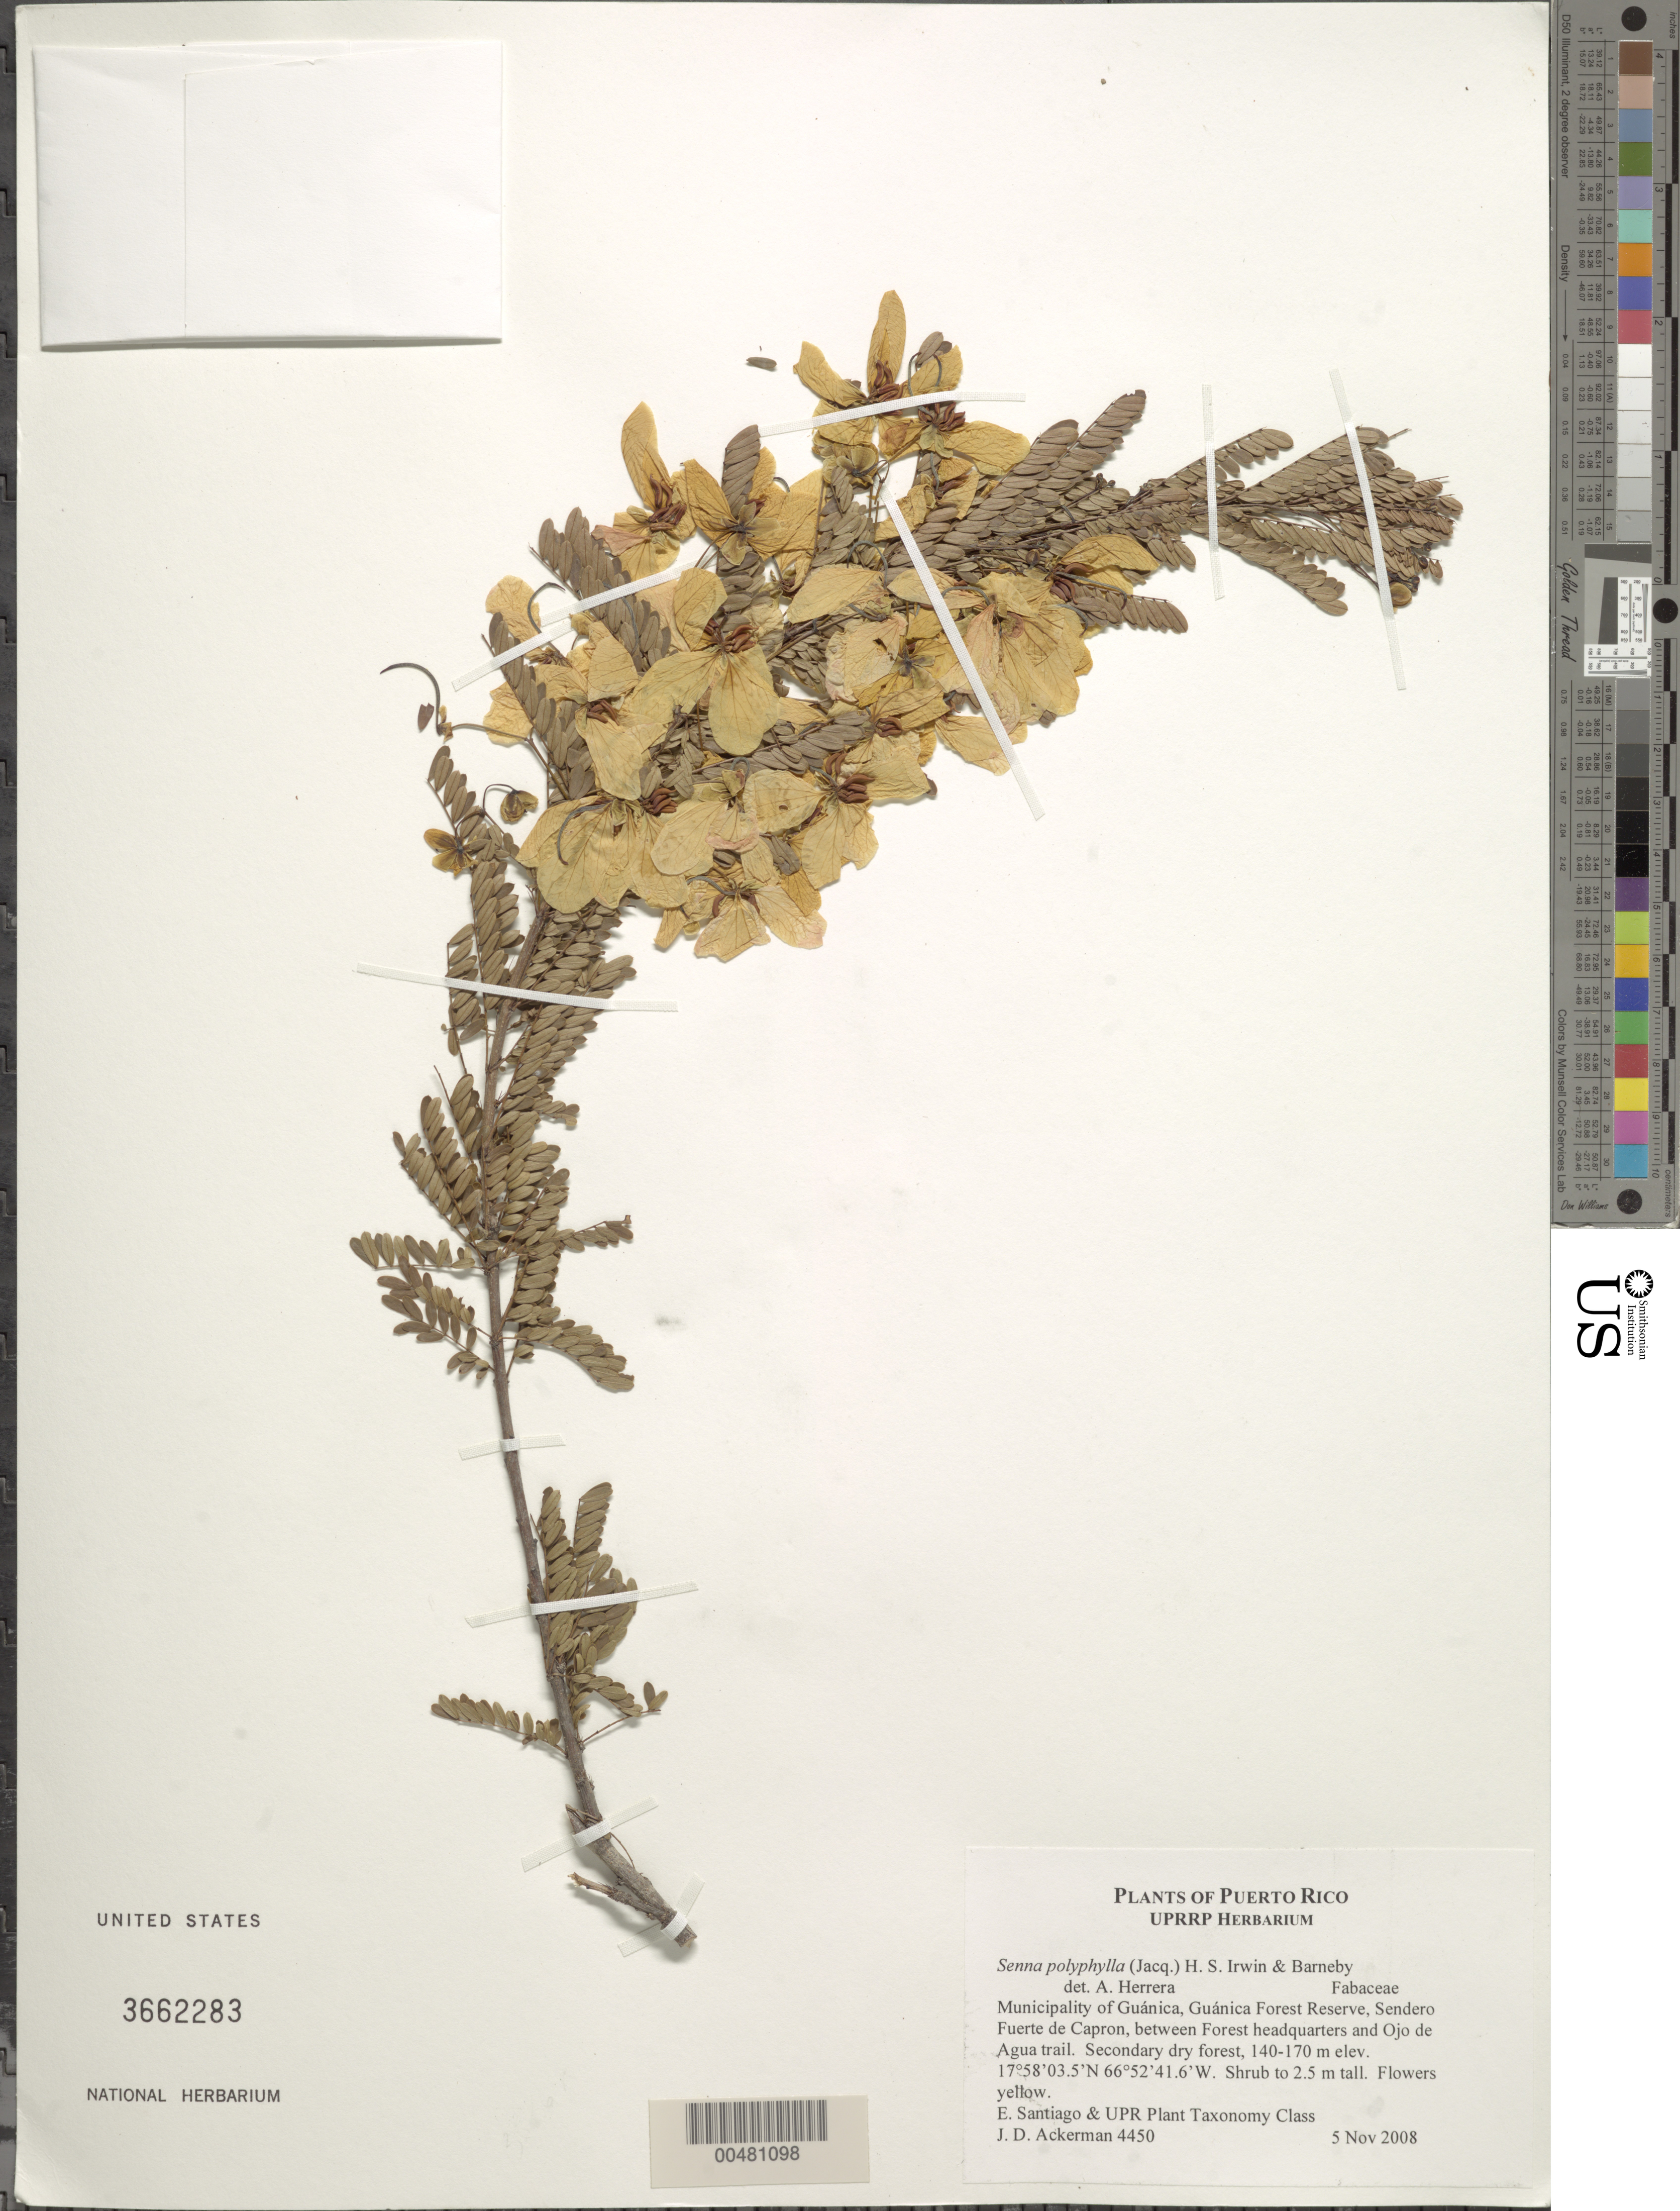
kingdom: Plantae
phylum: Tracheophyta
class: Magnoliopsida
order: Fabales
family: Fabaceae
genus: Senna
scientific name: Senna polyphylla var. polyphylla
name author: (Jacq.) H.S. Irwin & Barneby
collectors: J. D. Ackerman, E. Santiago & UPR Plant Taxonomy Class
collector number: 4450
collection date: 2008-11-05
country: Puerto Rico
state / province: Guánica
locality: Guánica Forest Reserve, Sendero Fuerte de Capron, between Forest headquarters and Ojo de Agua trail.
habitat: Secondary dry forest.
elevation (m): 140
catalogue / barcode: US 3662283